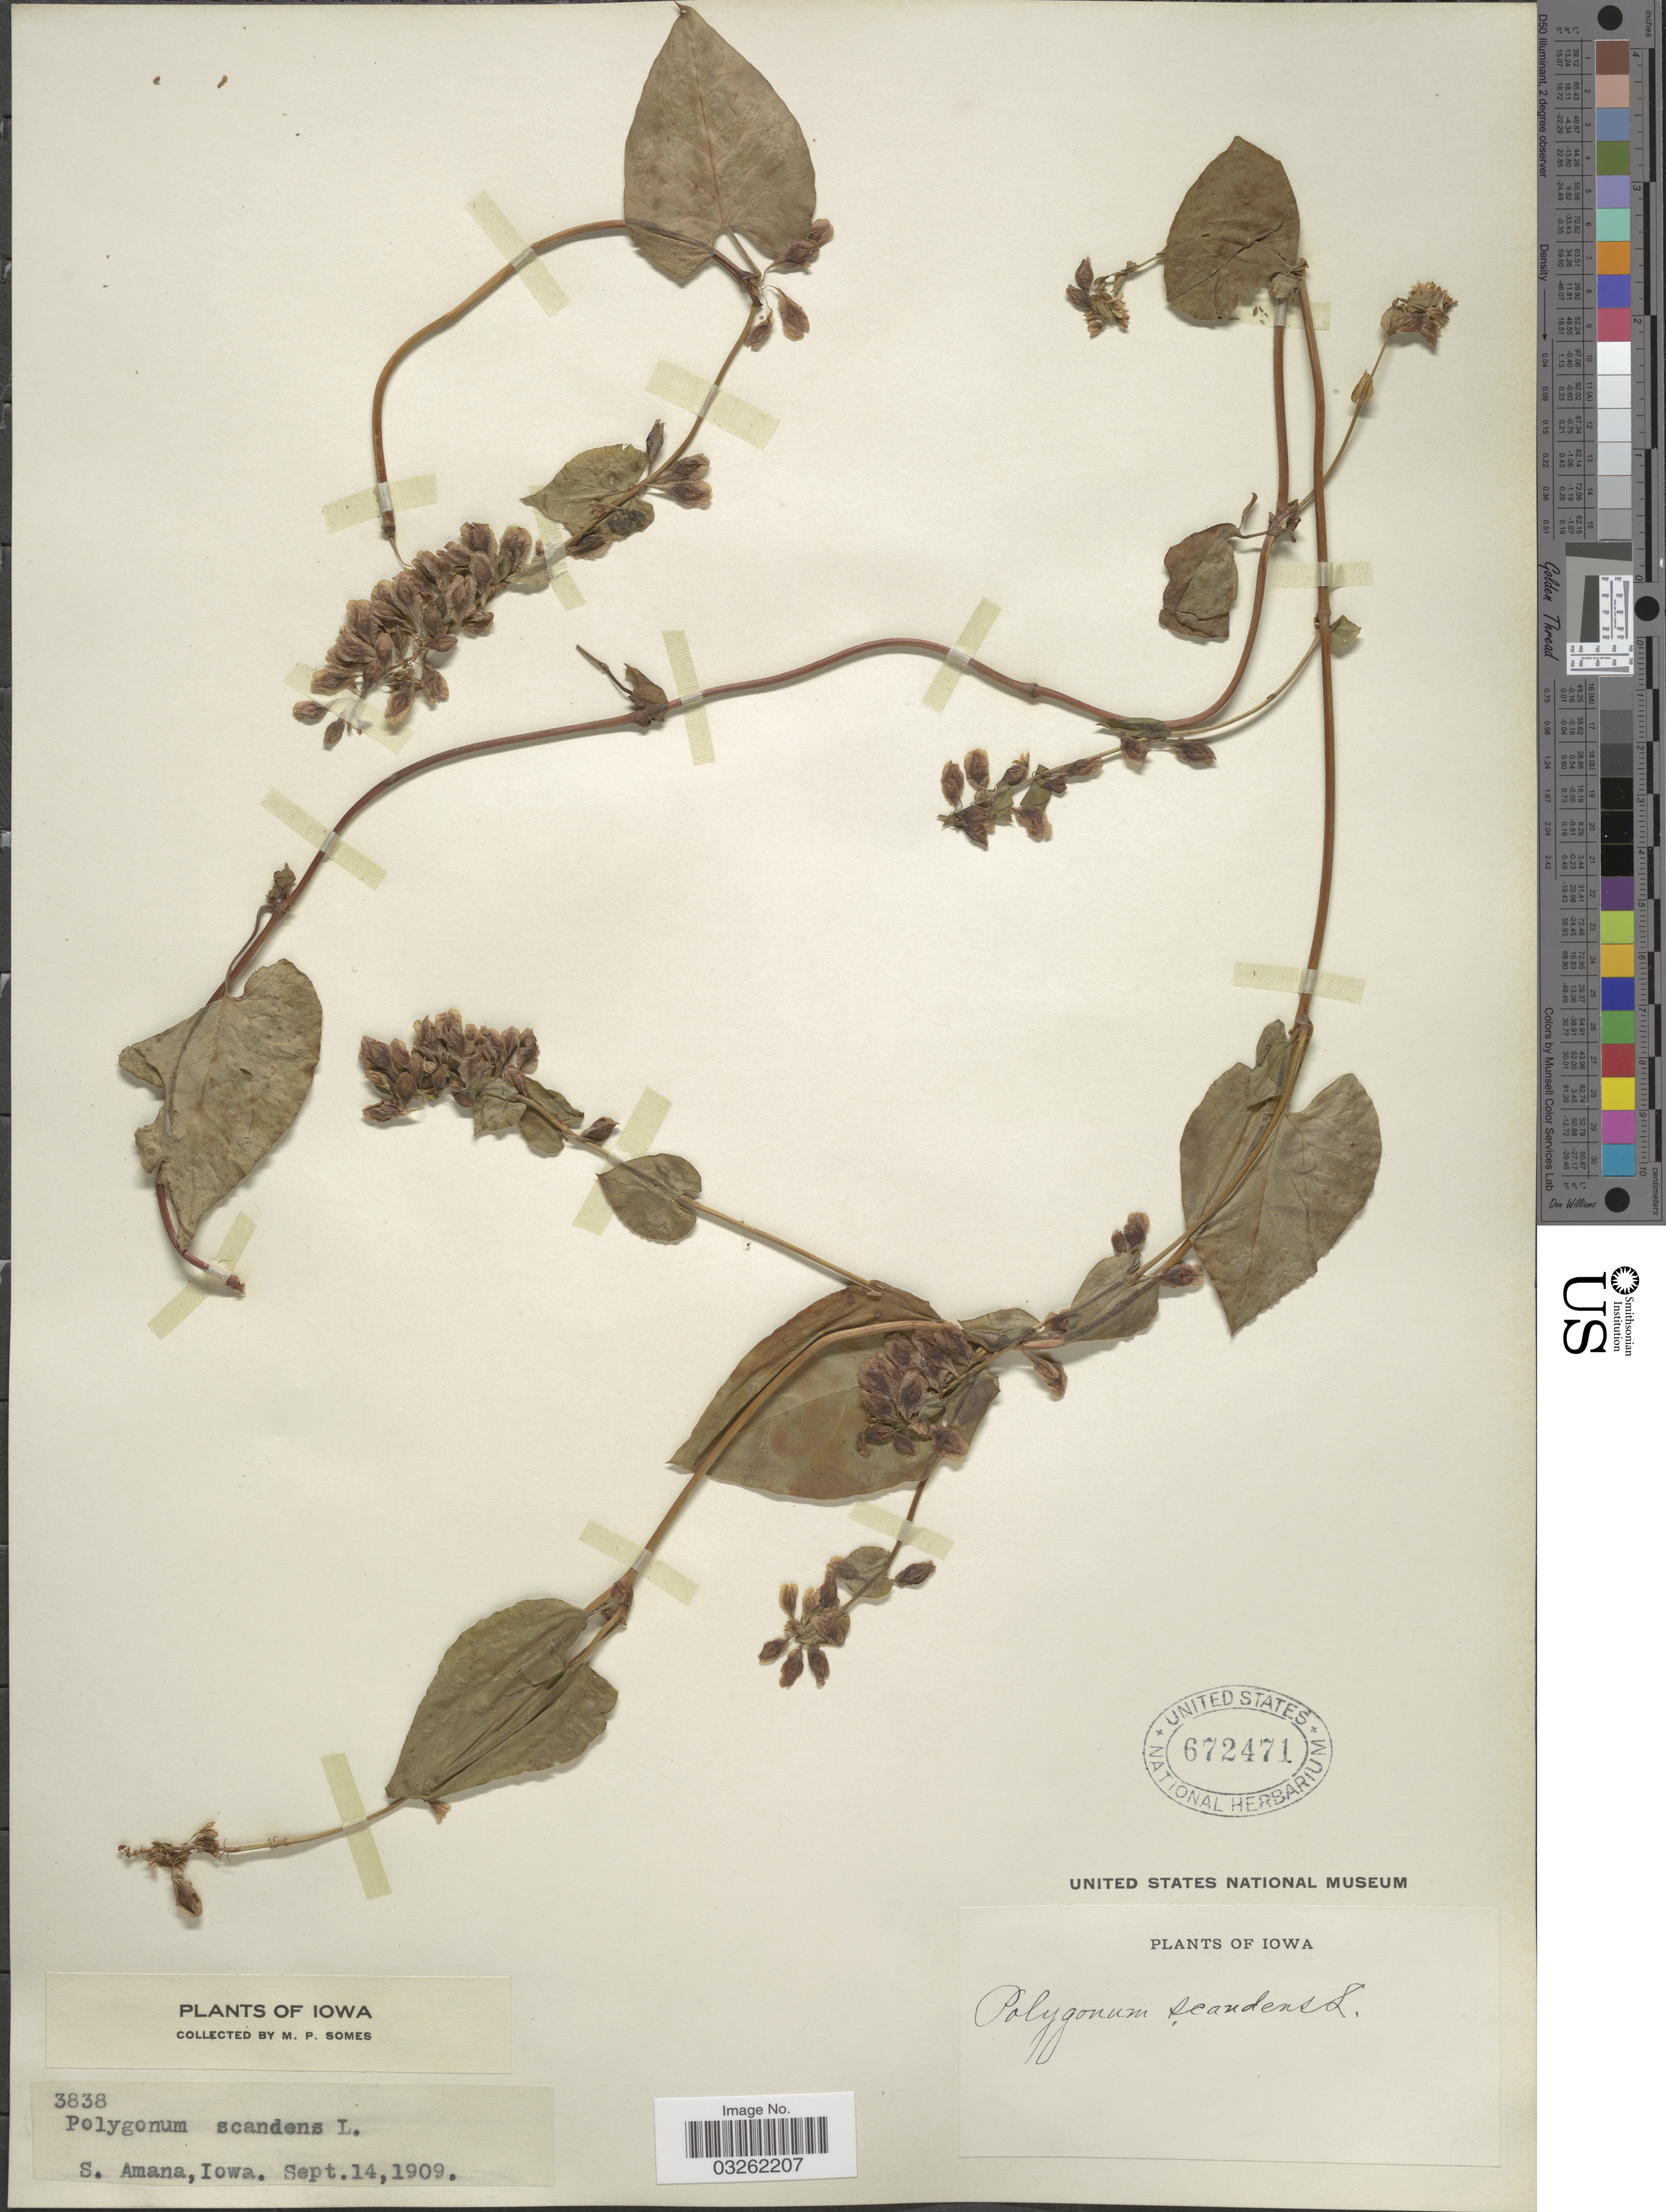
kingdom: Plantae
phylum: Tracheophyta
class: Magnoliopsida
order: Caryophyllales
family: Polygonaceae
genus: Fallopia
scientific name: Fallopia scandens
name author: (L.) Holub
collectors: M. Somes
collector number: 3838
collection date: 1909-09-14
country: United States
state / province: Iowa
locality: S. Amana.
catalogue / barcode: US 672471